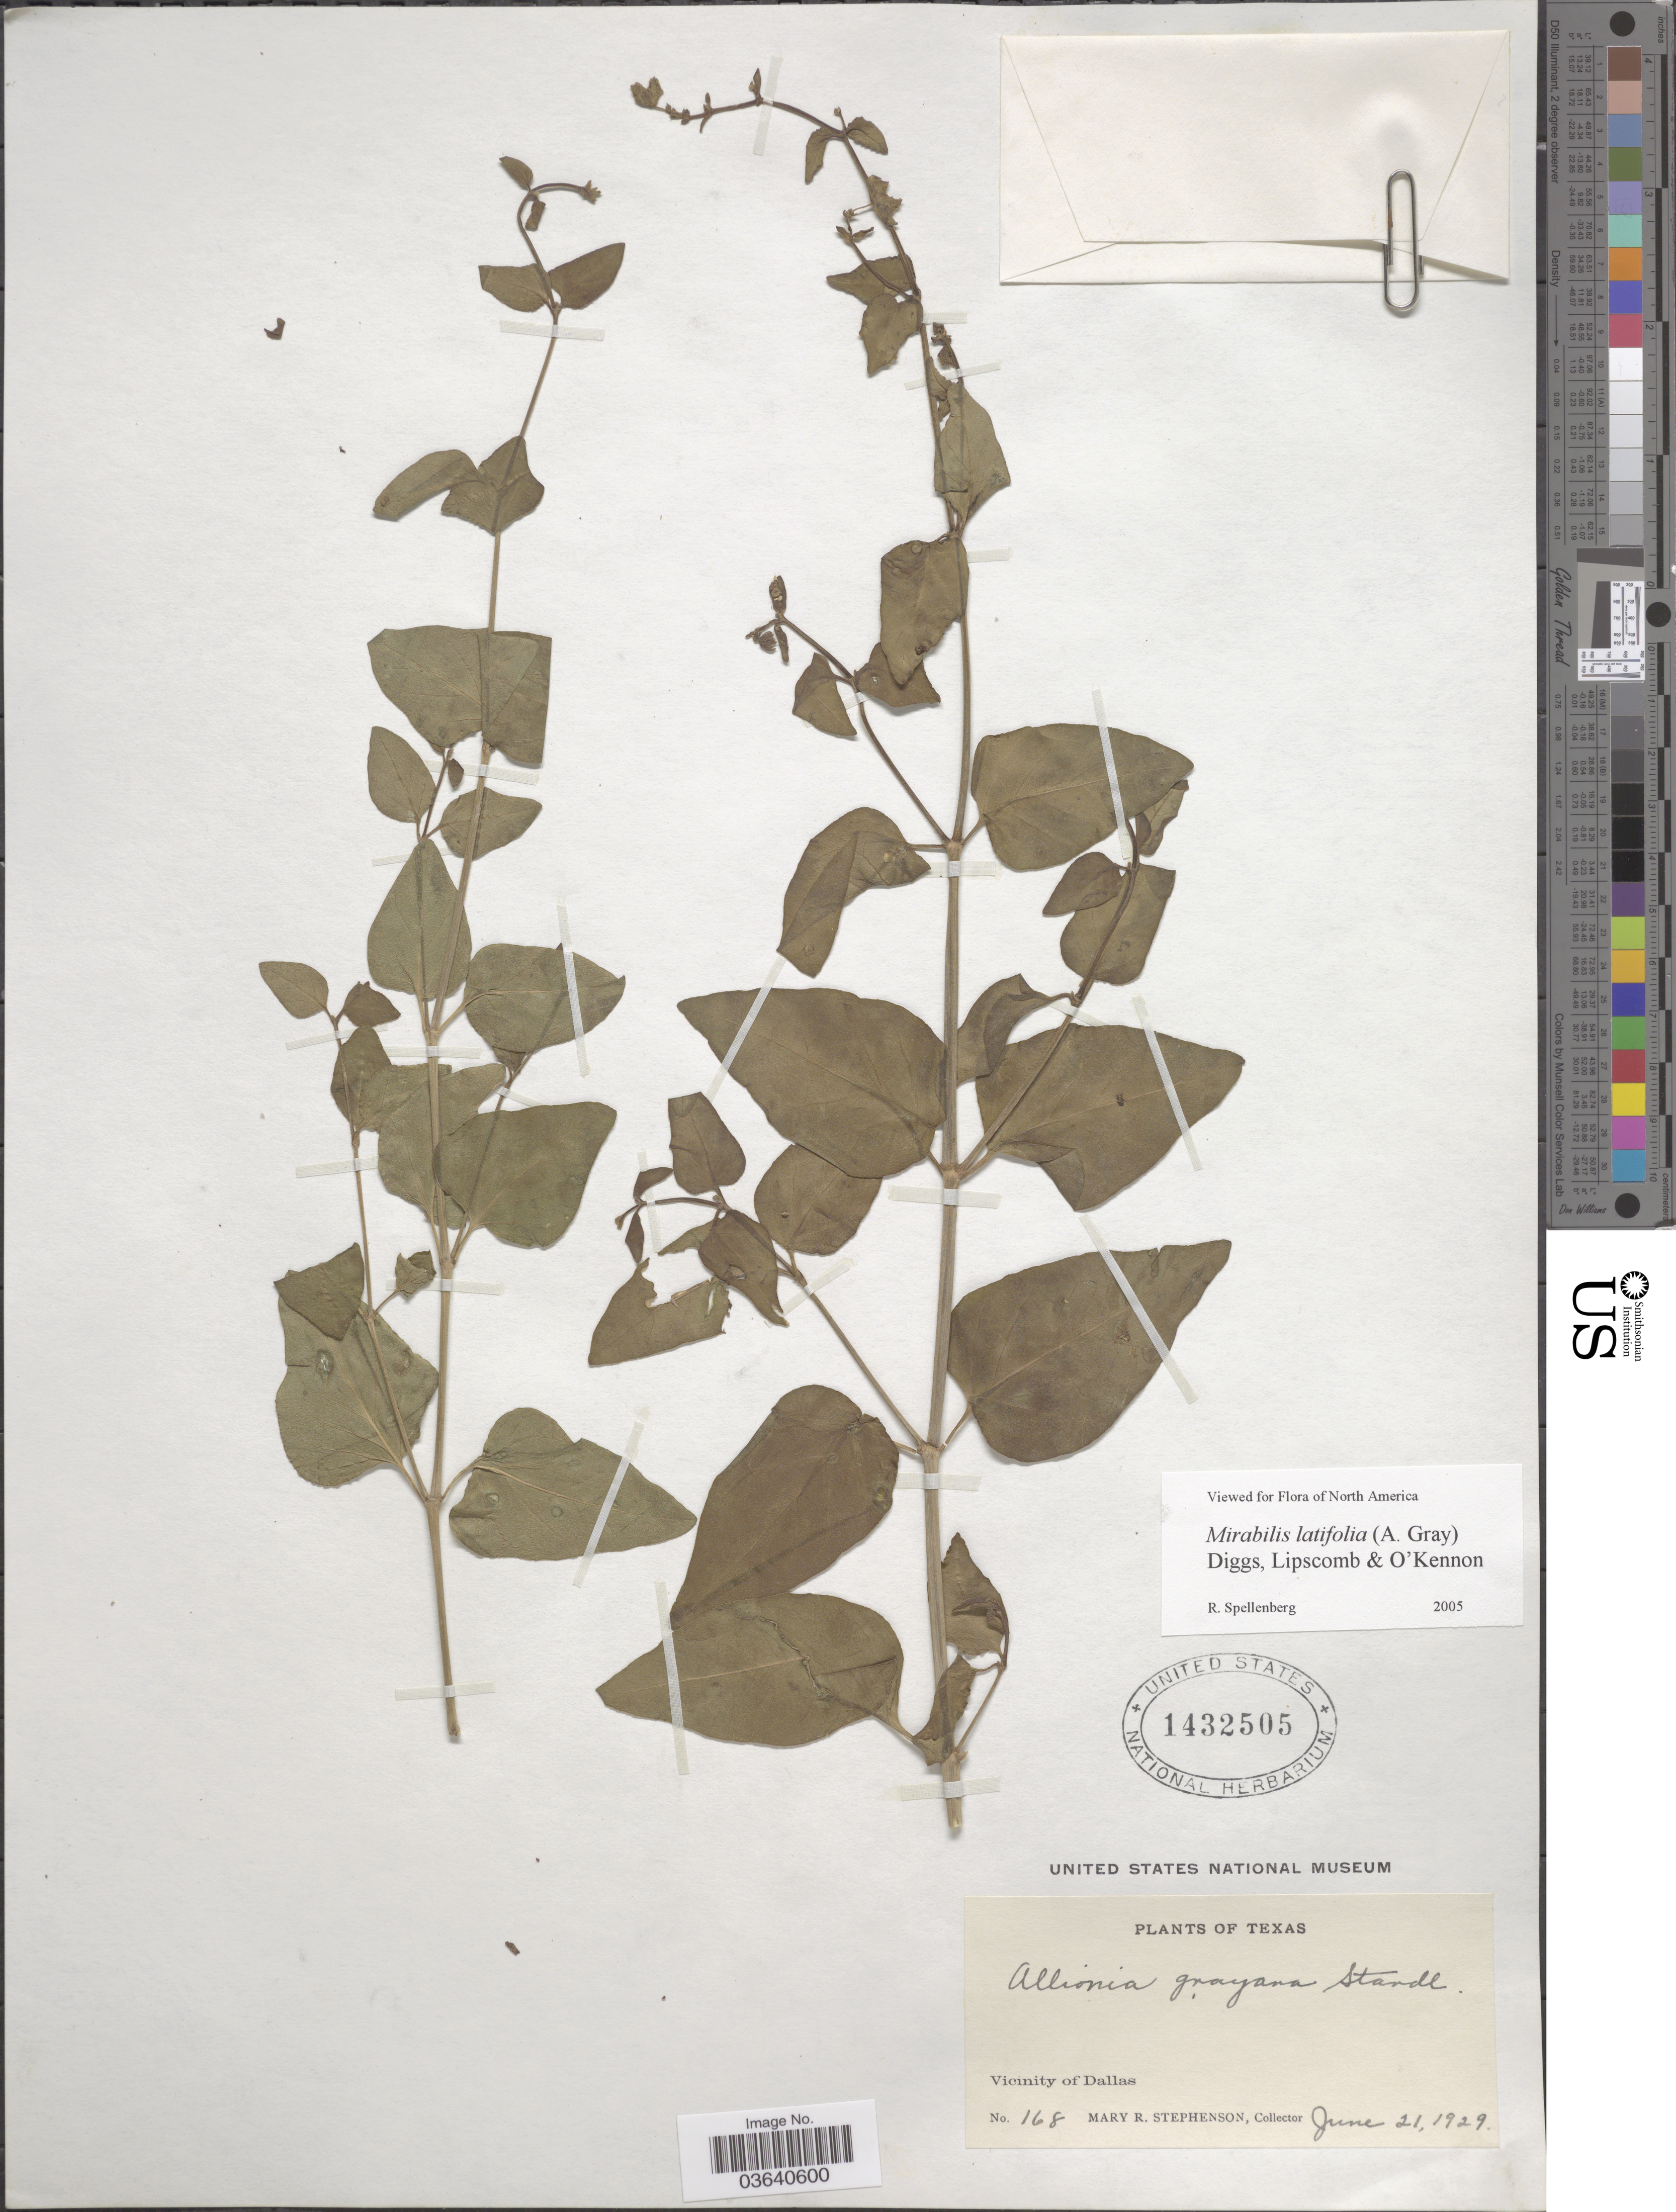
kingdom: Plantae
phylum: Tracheophyta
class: Magnoliopsida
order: Caryophyllales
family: Nyctaginaceae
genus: Mirabilis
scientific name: Mirabilis latifolia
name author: (A. Gray) Diggs et al.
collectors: M. Stephenson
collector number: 168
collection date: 1929-06-21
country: United States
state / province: Texas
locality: Vicinity of Dallas.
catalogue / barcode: US 1432505